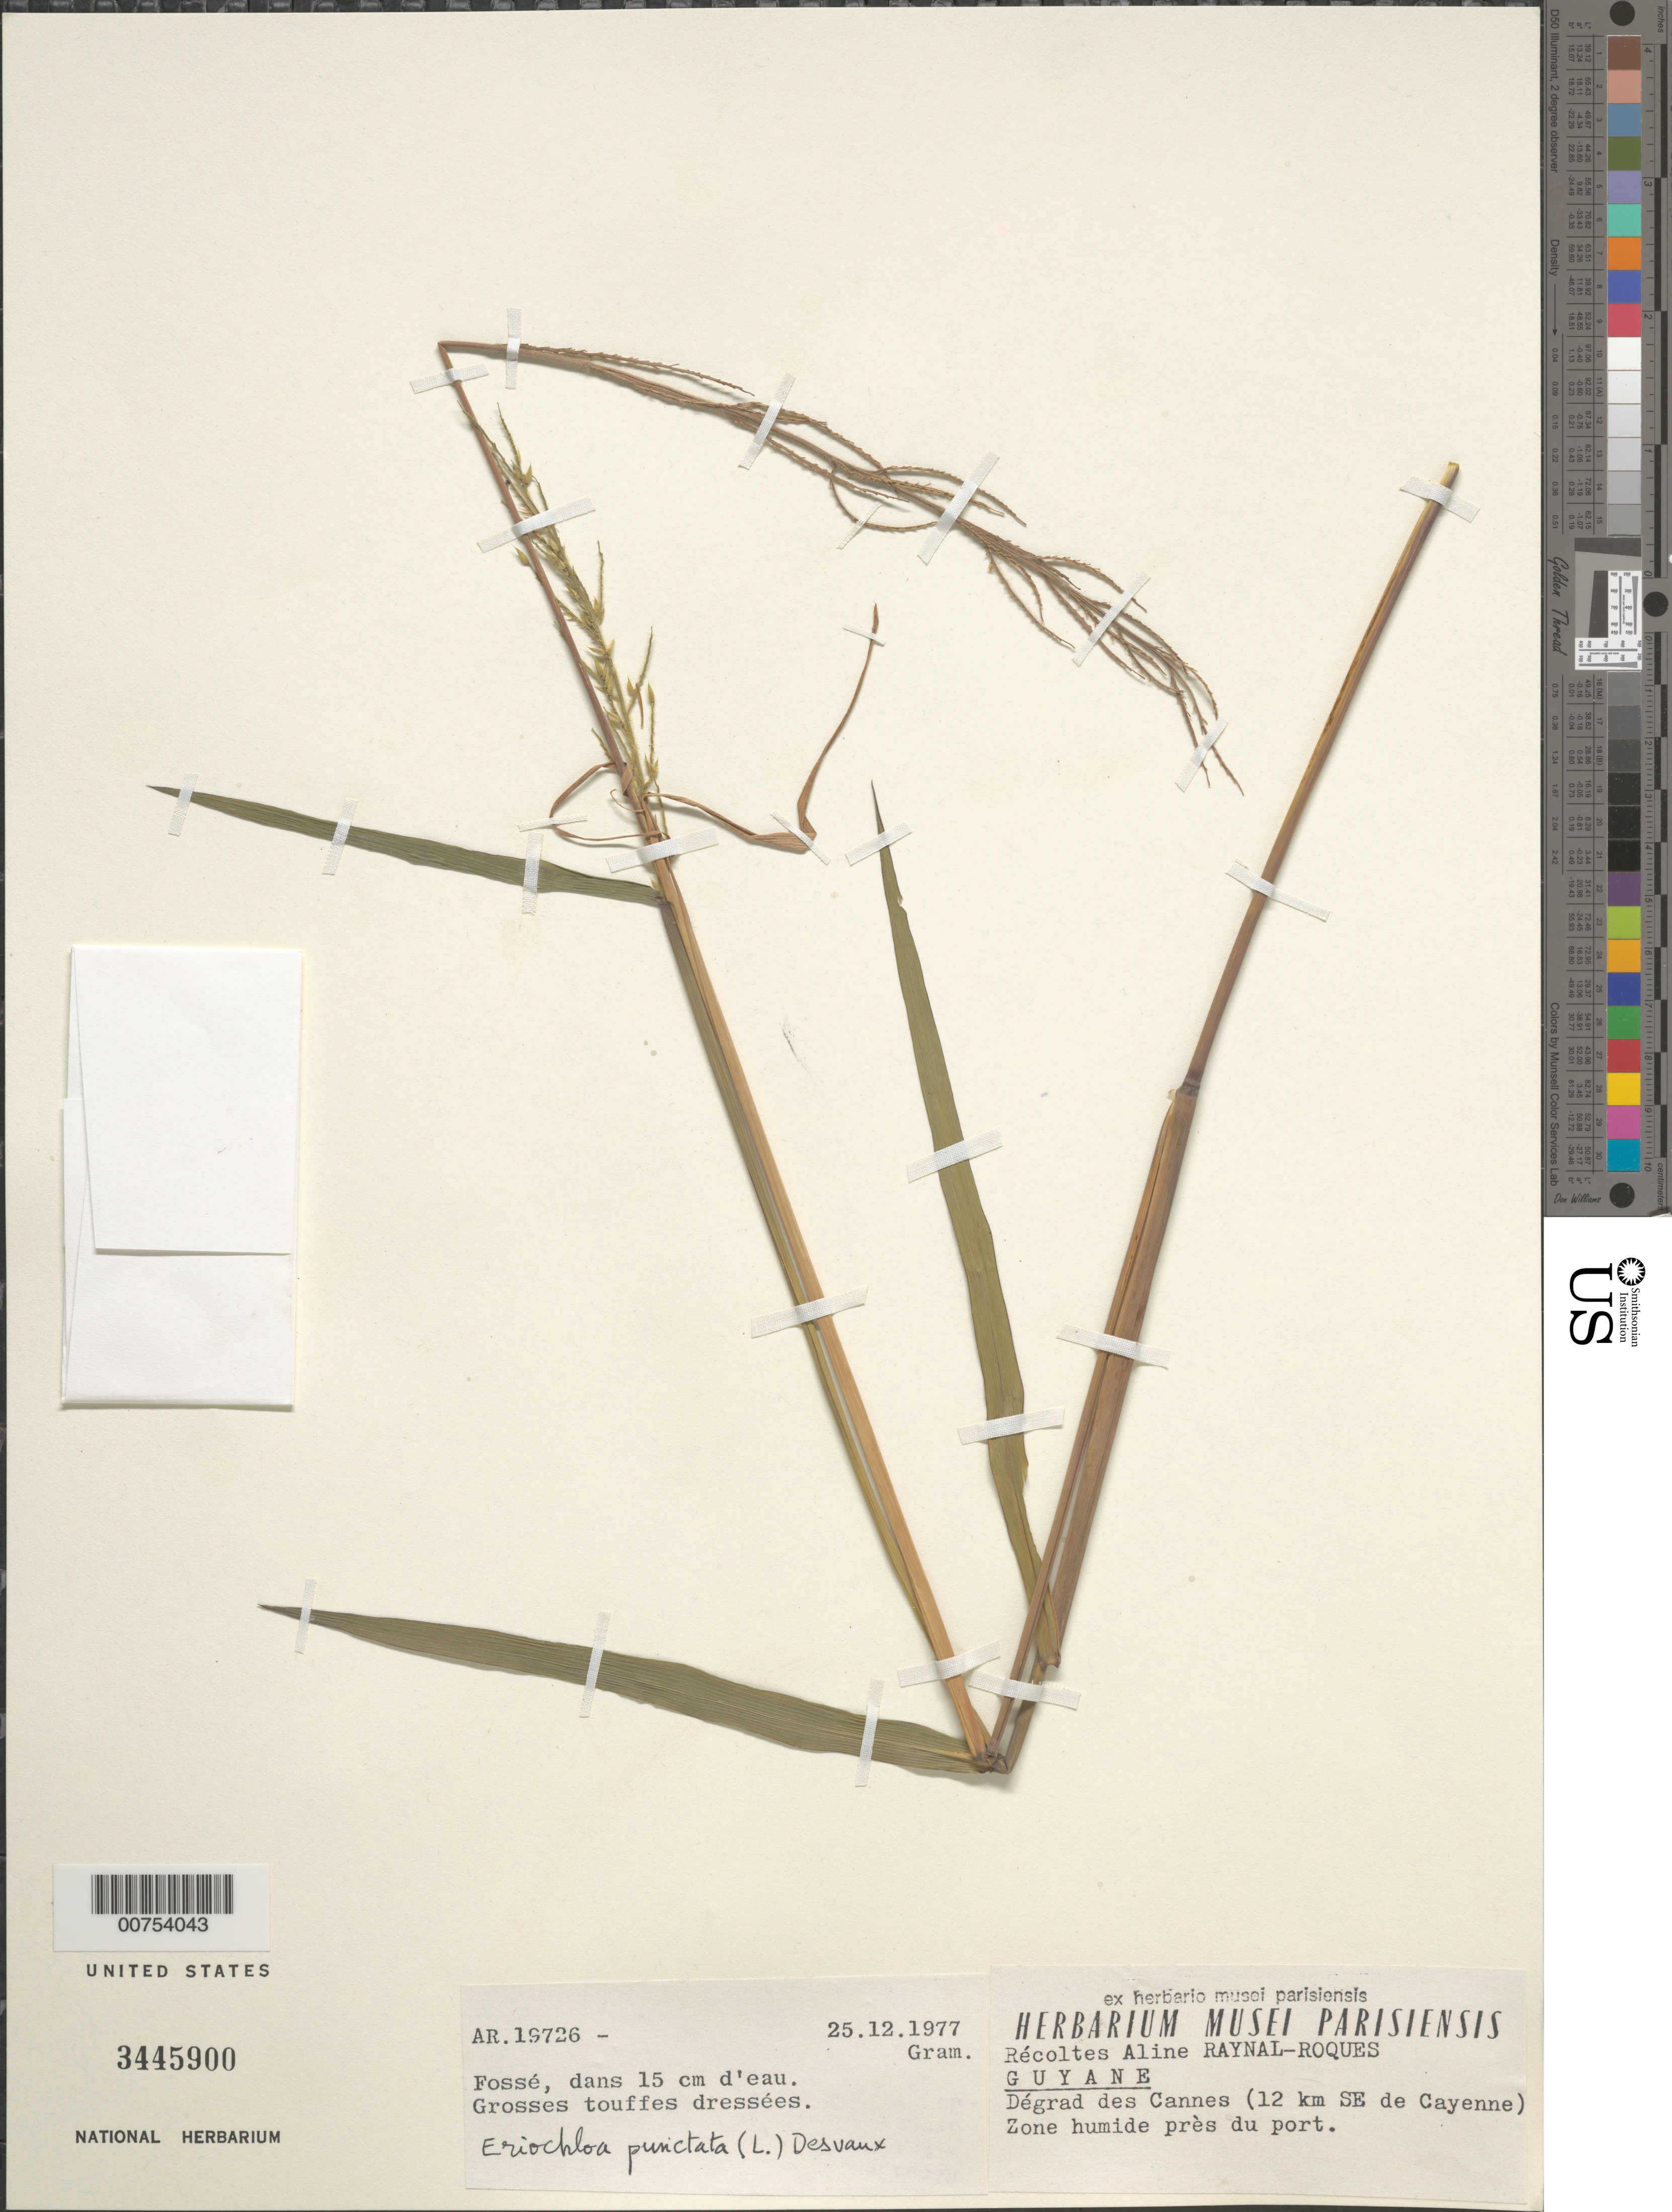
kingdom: Plantae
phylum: Tracheophyta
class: Liliopsida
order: Poales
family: Poaceae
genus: Eriochloa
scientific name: Eriochloa punctata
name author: (L.) Desv. ex Ham.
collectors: A. M. Raynal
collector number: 19726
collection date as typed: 25-Dec-77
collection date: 1977-12-25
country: French Guiana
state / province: Cayenne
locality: Cayenne, 12 km SE of; degrad des Cannes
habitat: Ditch, in 15 cm of water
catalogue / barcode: US 3445900